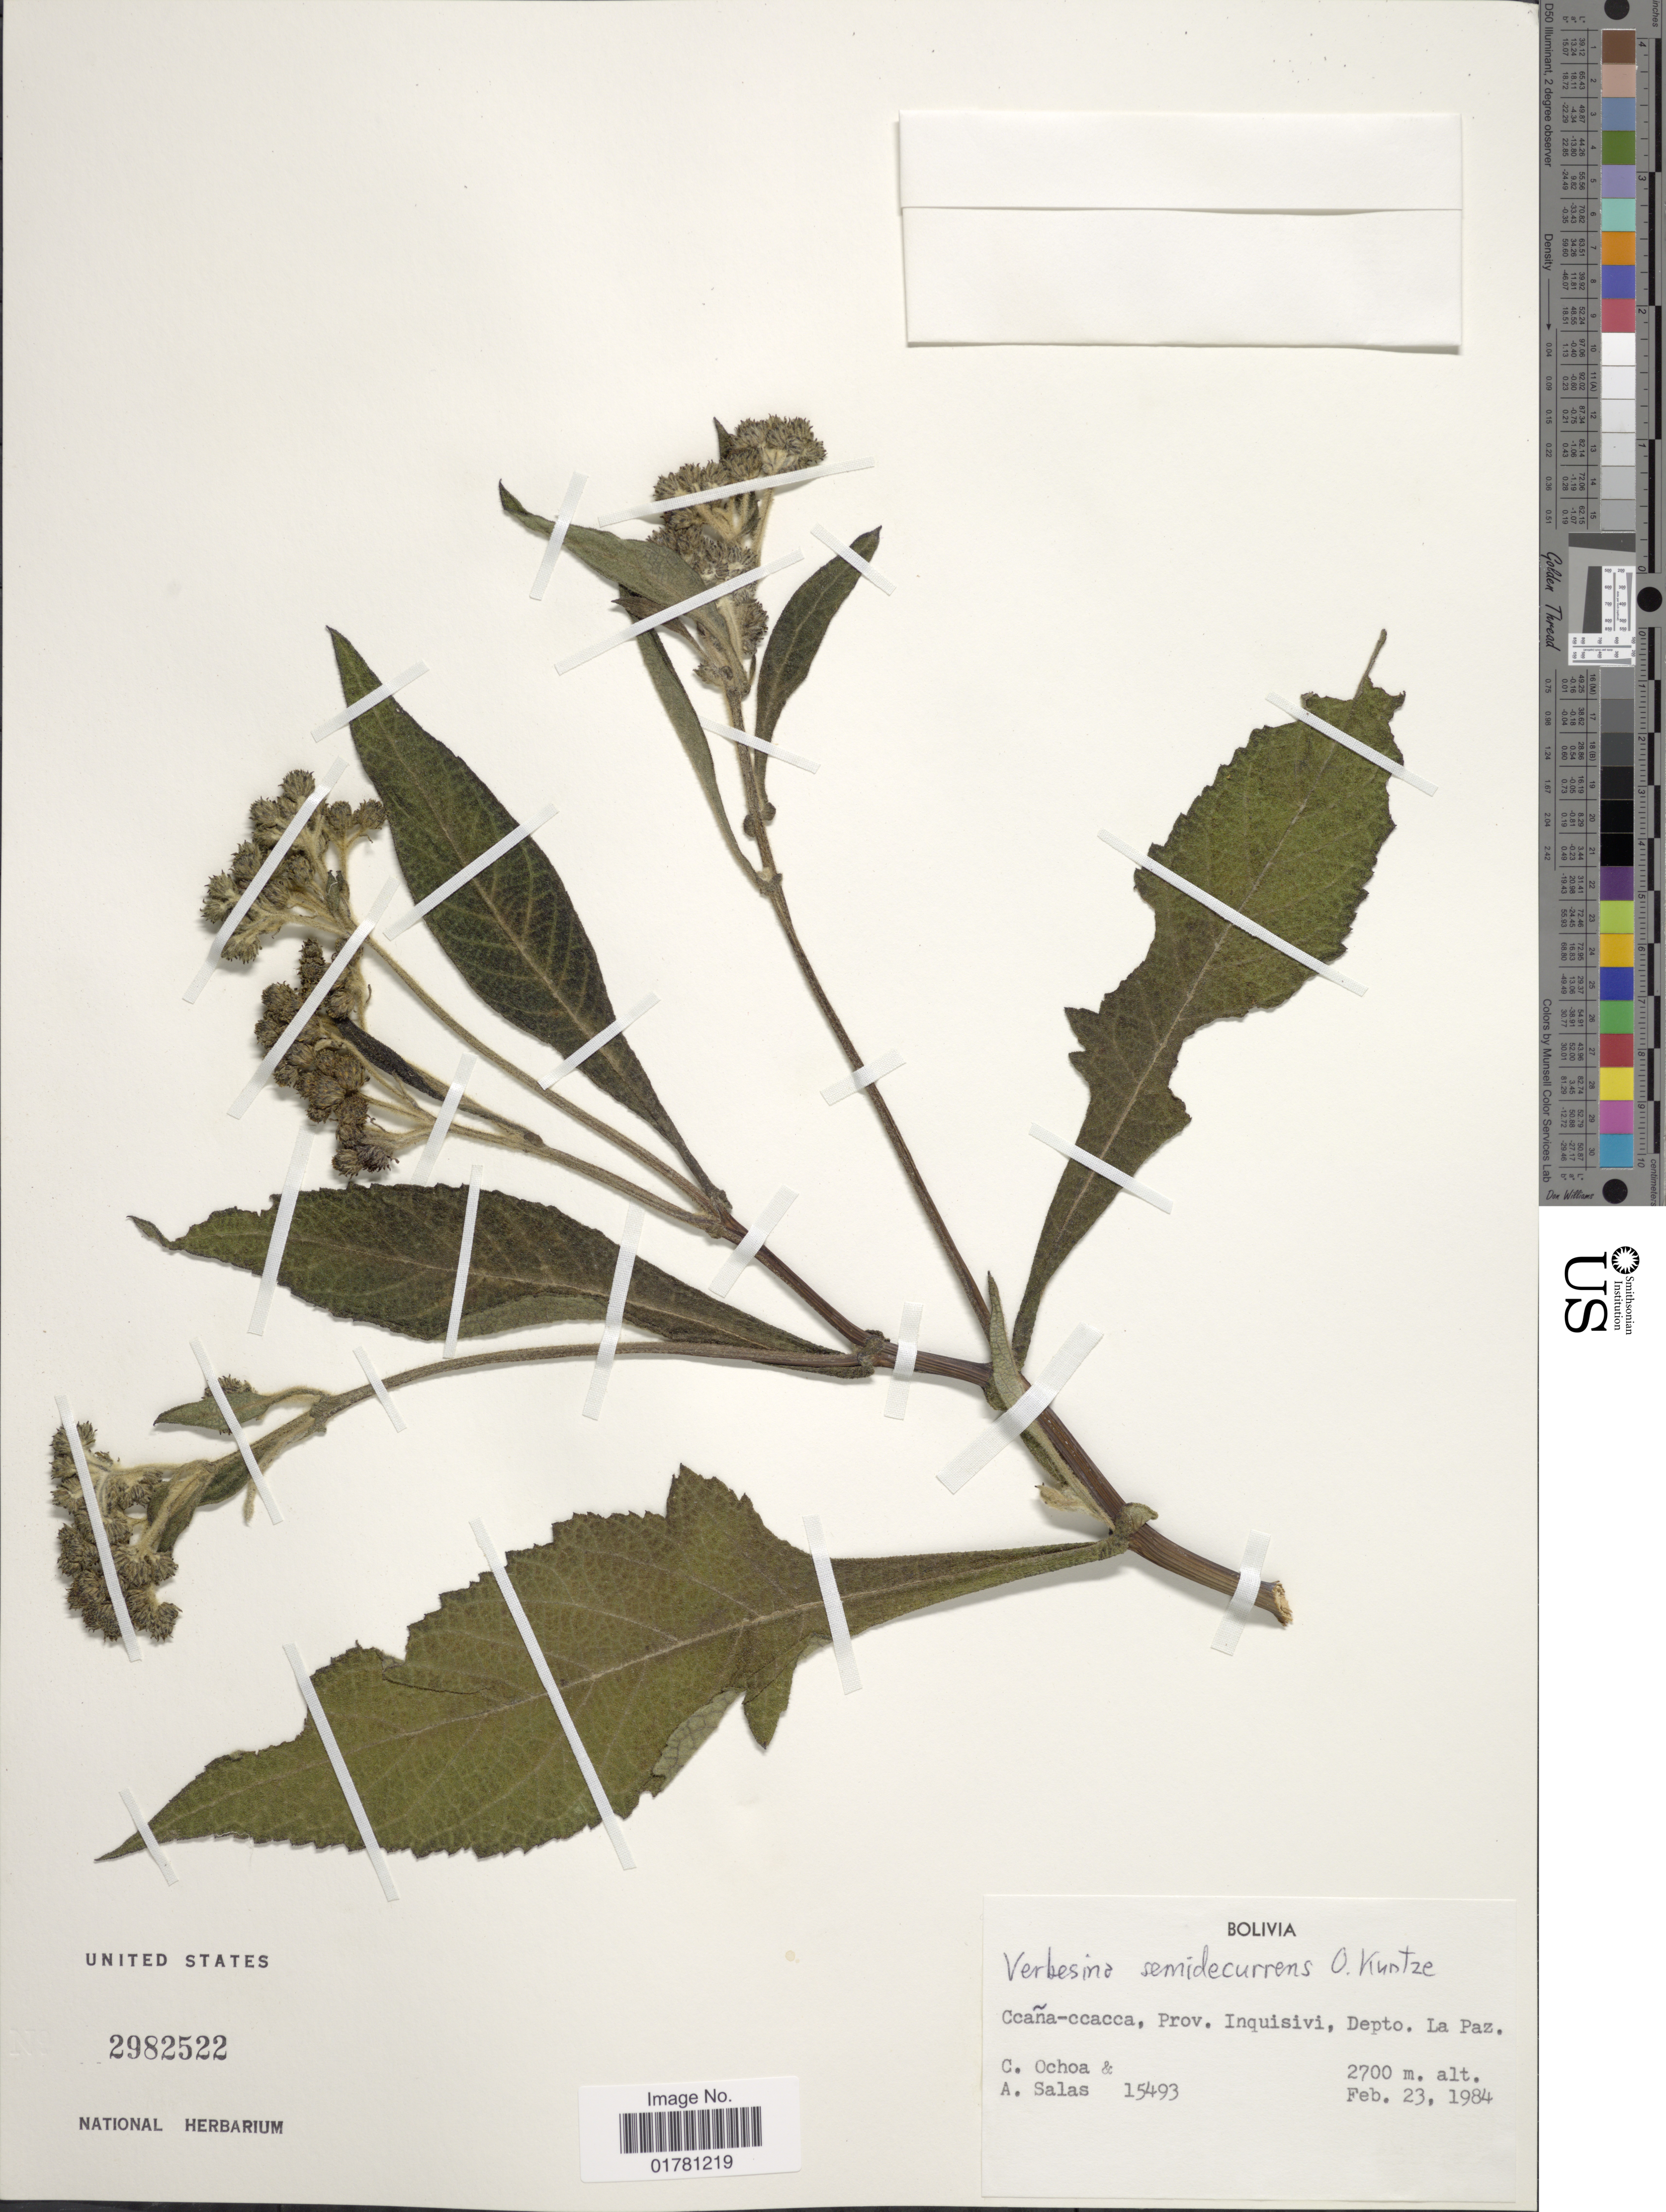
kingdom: Plantae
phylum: Tracheophyta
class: Magnoliopsida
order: Asterales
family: Asteraceae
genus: Verbesina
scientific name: Verbesina semidecurrens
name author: Kuntze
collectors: C. Ochoa & A. Salas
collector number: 15493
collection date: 1984-02-23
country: Bolivia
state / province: La Paz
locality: Ccaña-ccacca, Prov. Inquisivi, Depto La Paz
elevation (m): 2700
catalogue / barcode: US 2982522